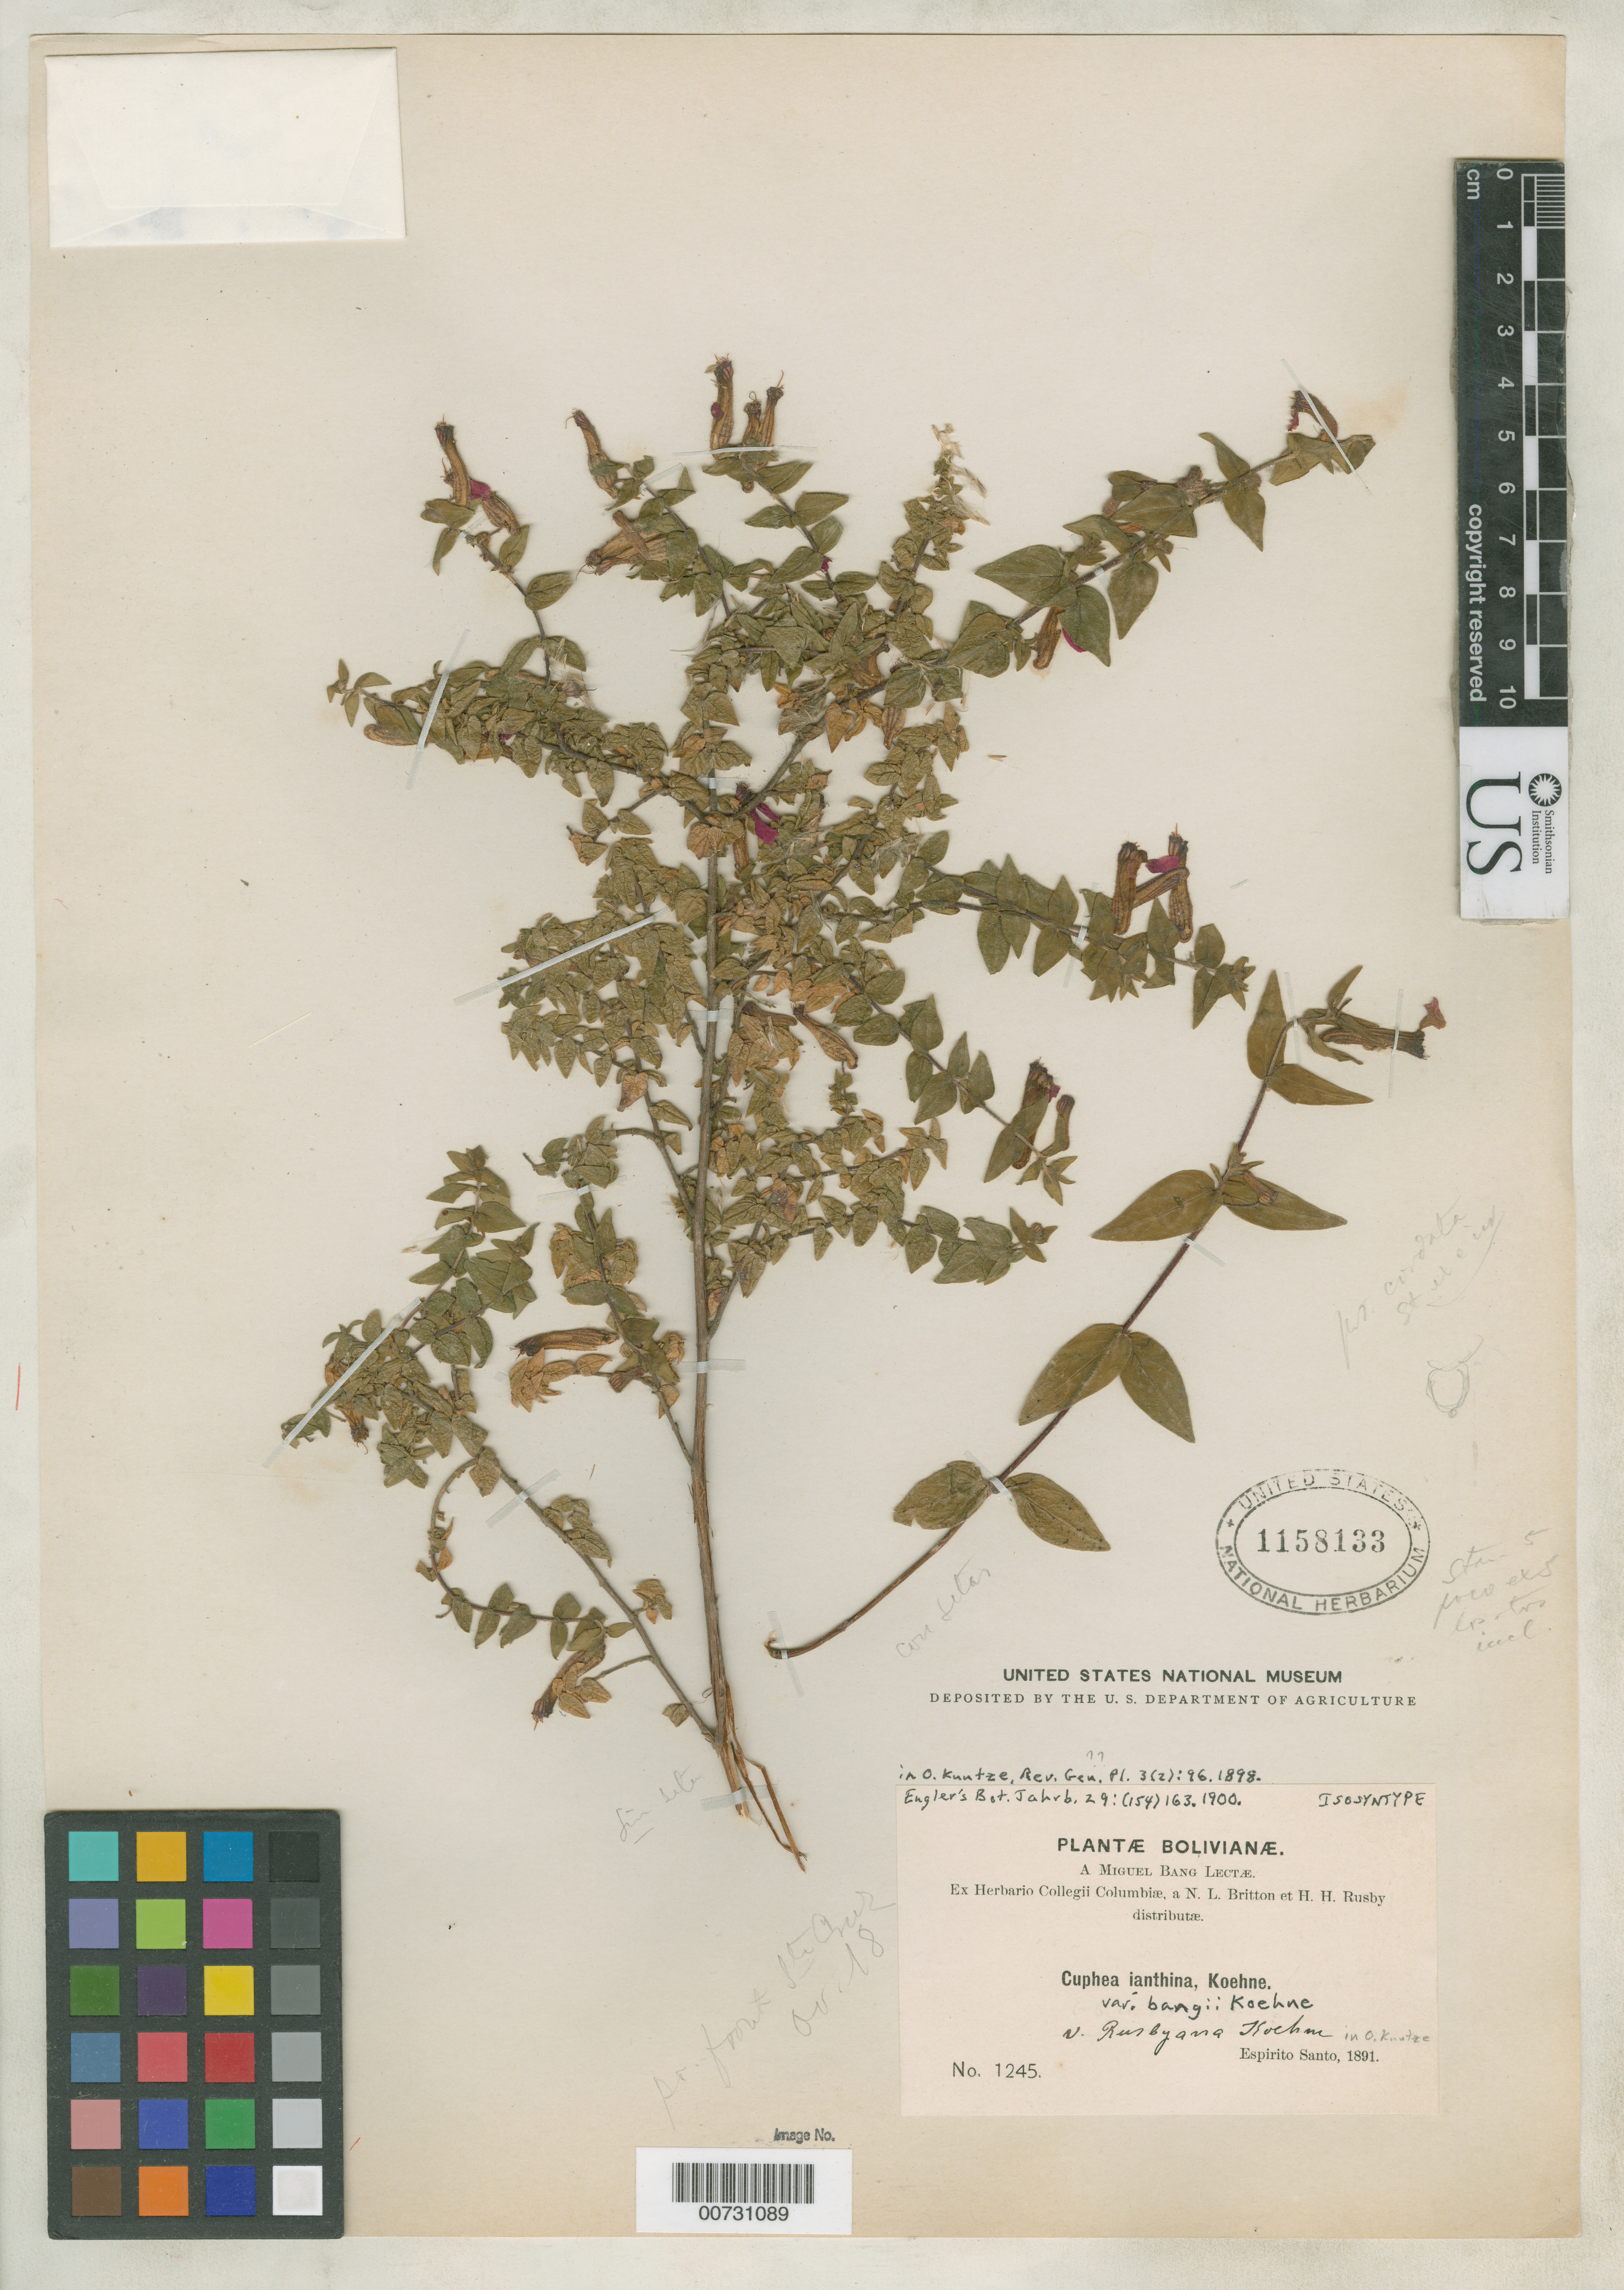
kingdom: Plantae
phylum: Tracheophyta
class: Magnoliopsida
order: Myrtales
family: Lythraceae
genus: Cuphea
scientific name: Cuphea ianthina var. rusbyana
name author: Koehne in Kuntze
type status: Possible Isolectotype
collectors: M. Bang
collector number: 1245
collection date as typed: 1891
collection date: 1891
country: Bolivia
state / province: Cochabamba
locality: Espirito Santo. [Protologue: "2600 m Rio Juntas… in vicin. Cochabamba]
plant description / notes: Currently accepted name as cited 1998 by S.A. Graham, Syst. Bot. Monogr. 53: 42.; Also an isolectotype of Cuphea ianthina var. bangii Koehne (nom. superfl.).; As "Bangi". Currently accepted name as cited 1998 by S.A. Graham, Syst. Bot. Monogr. 53: 42.; Also an isolectotype of Cuphea ianthina var. rusbyana Koehne.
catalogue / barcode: US 1158133